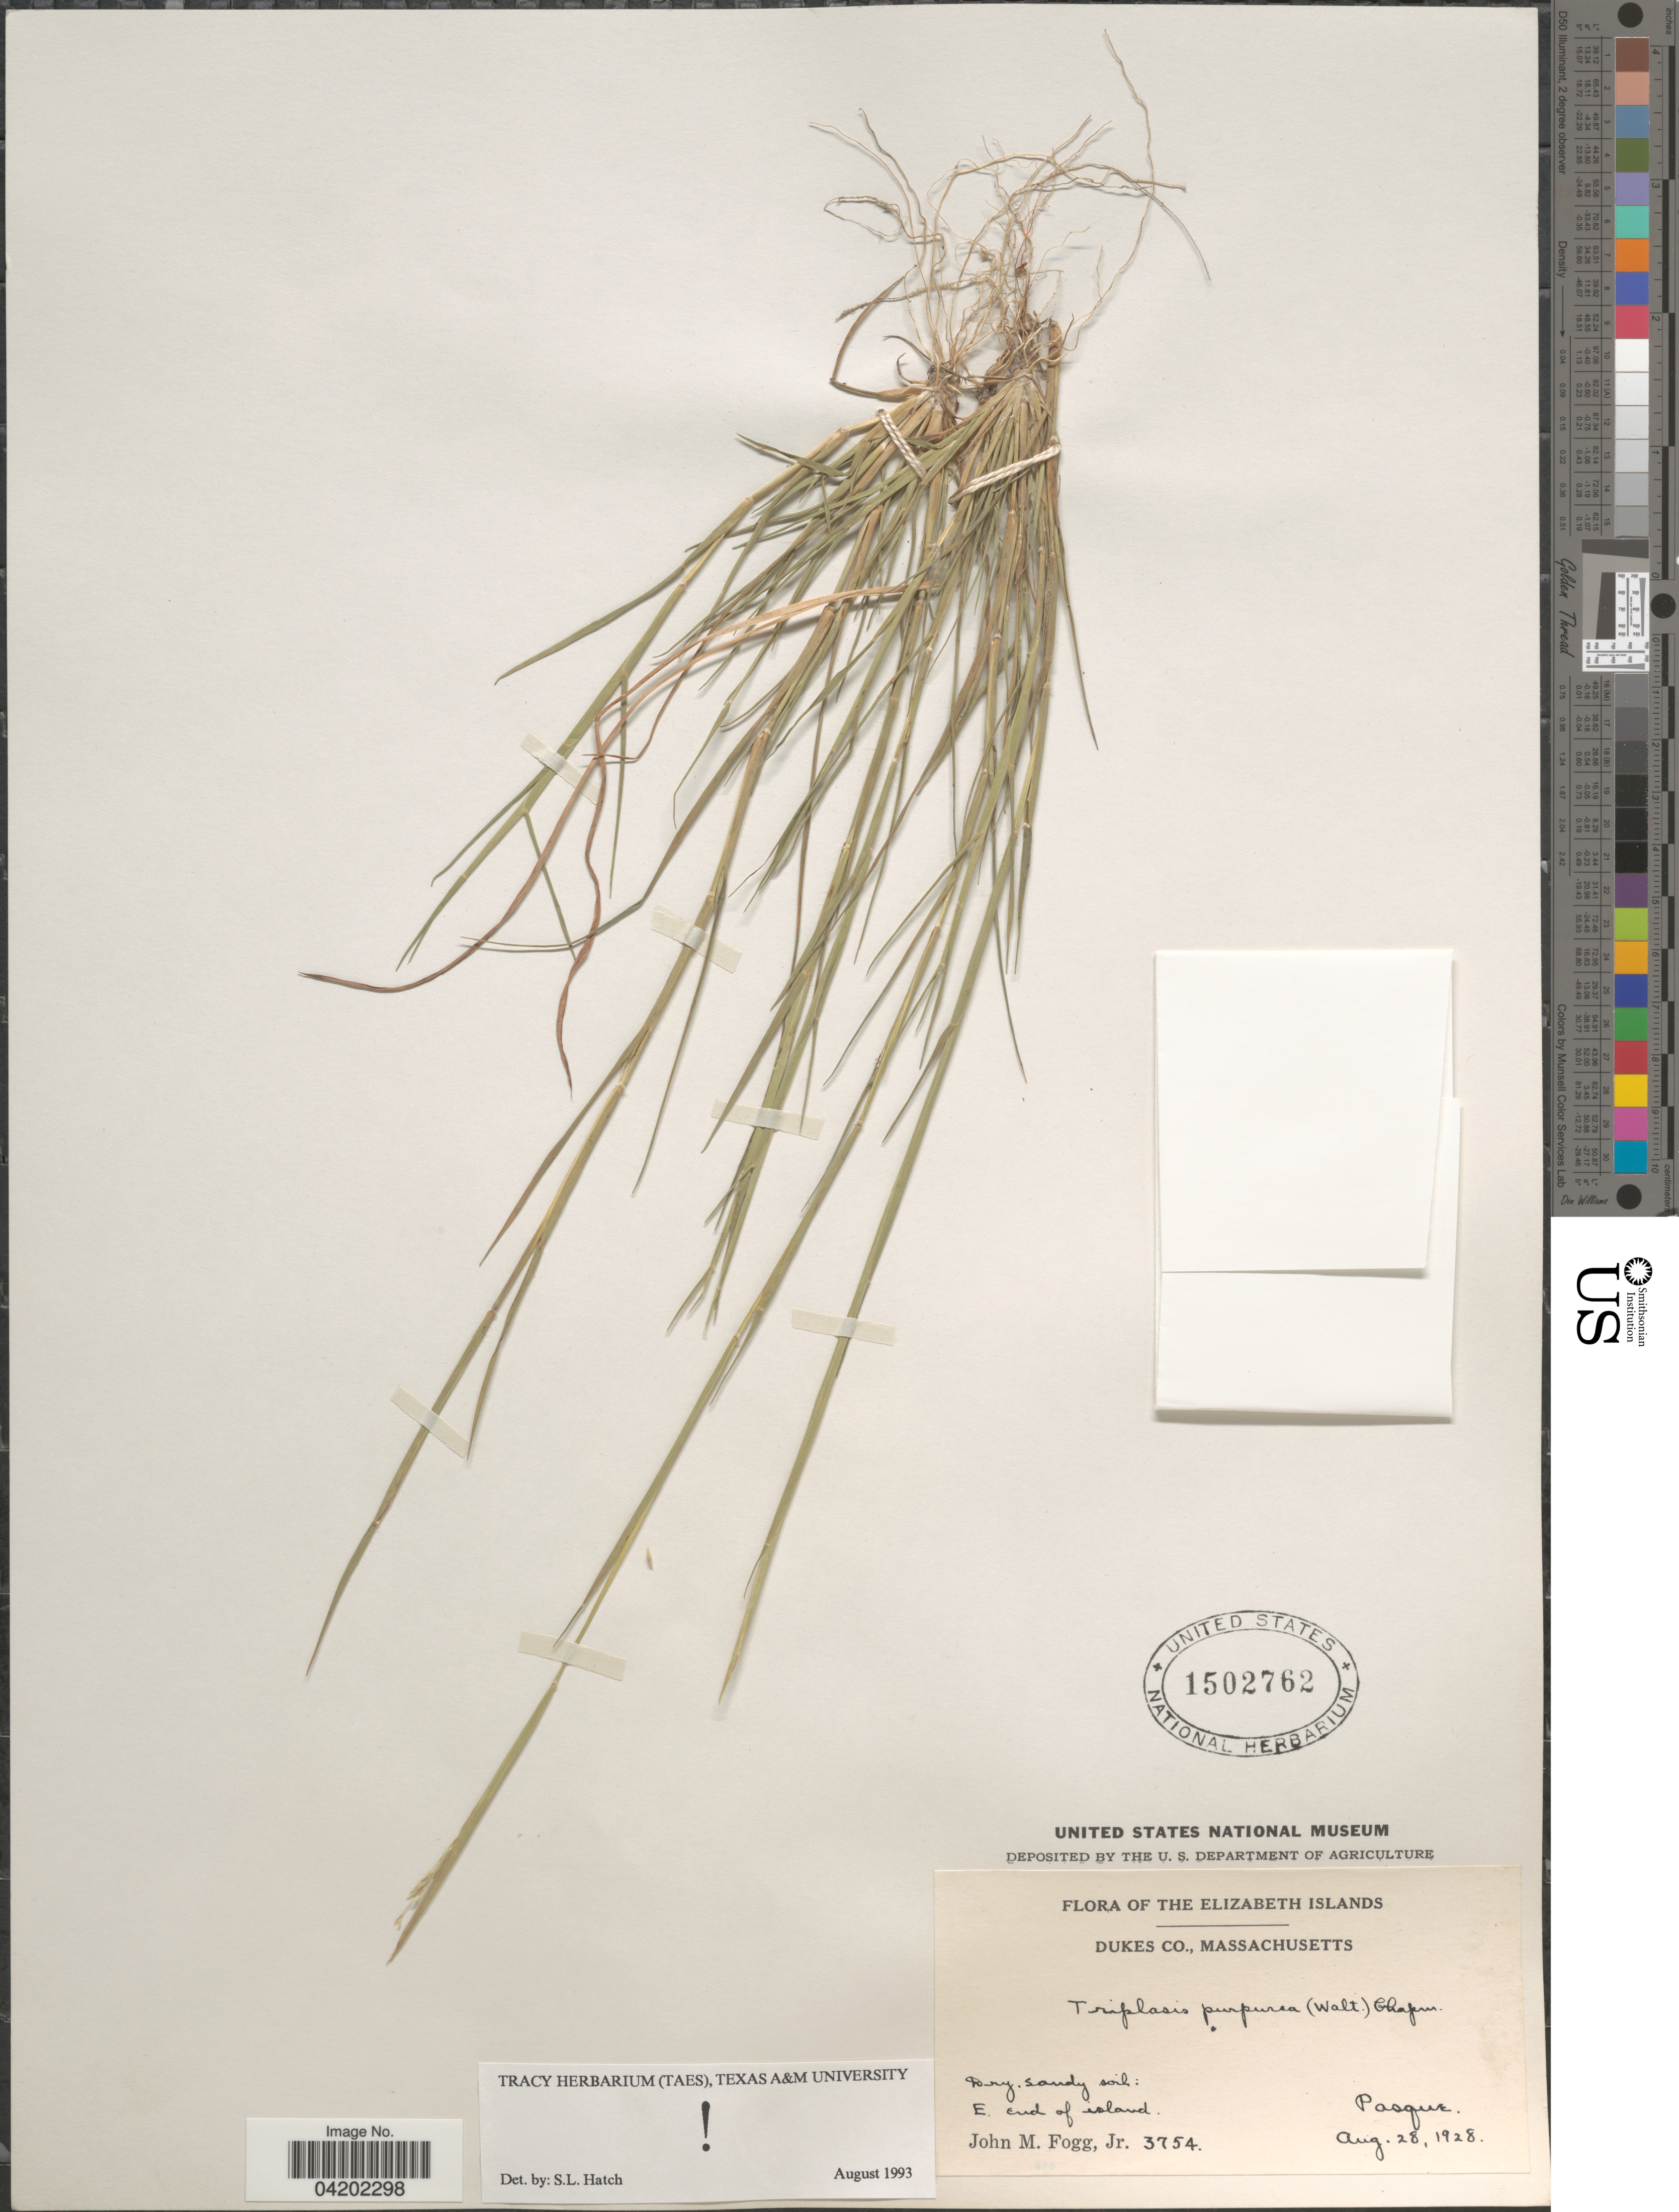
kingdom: Plantae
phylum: Tracheophyta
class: Liliopsida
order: Poales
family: Poaceae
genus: Triplasis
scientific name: Triplasis purpurea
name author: (Walter) Chapm.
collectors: J. Fogg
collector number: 3754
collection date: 1928-08-28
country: United States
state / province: Massachusetts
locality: The Elisabeth Islands. Dukes Co. E. end of island. Pasque.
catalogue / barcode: US 1502762